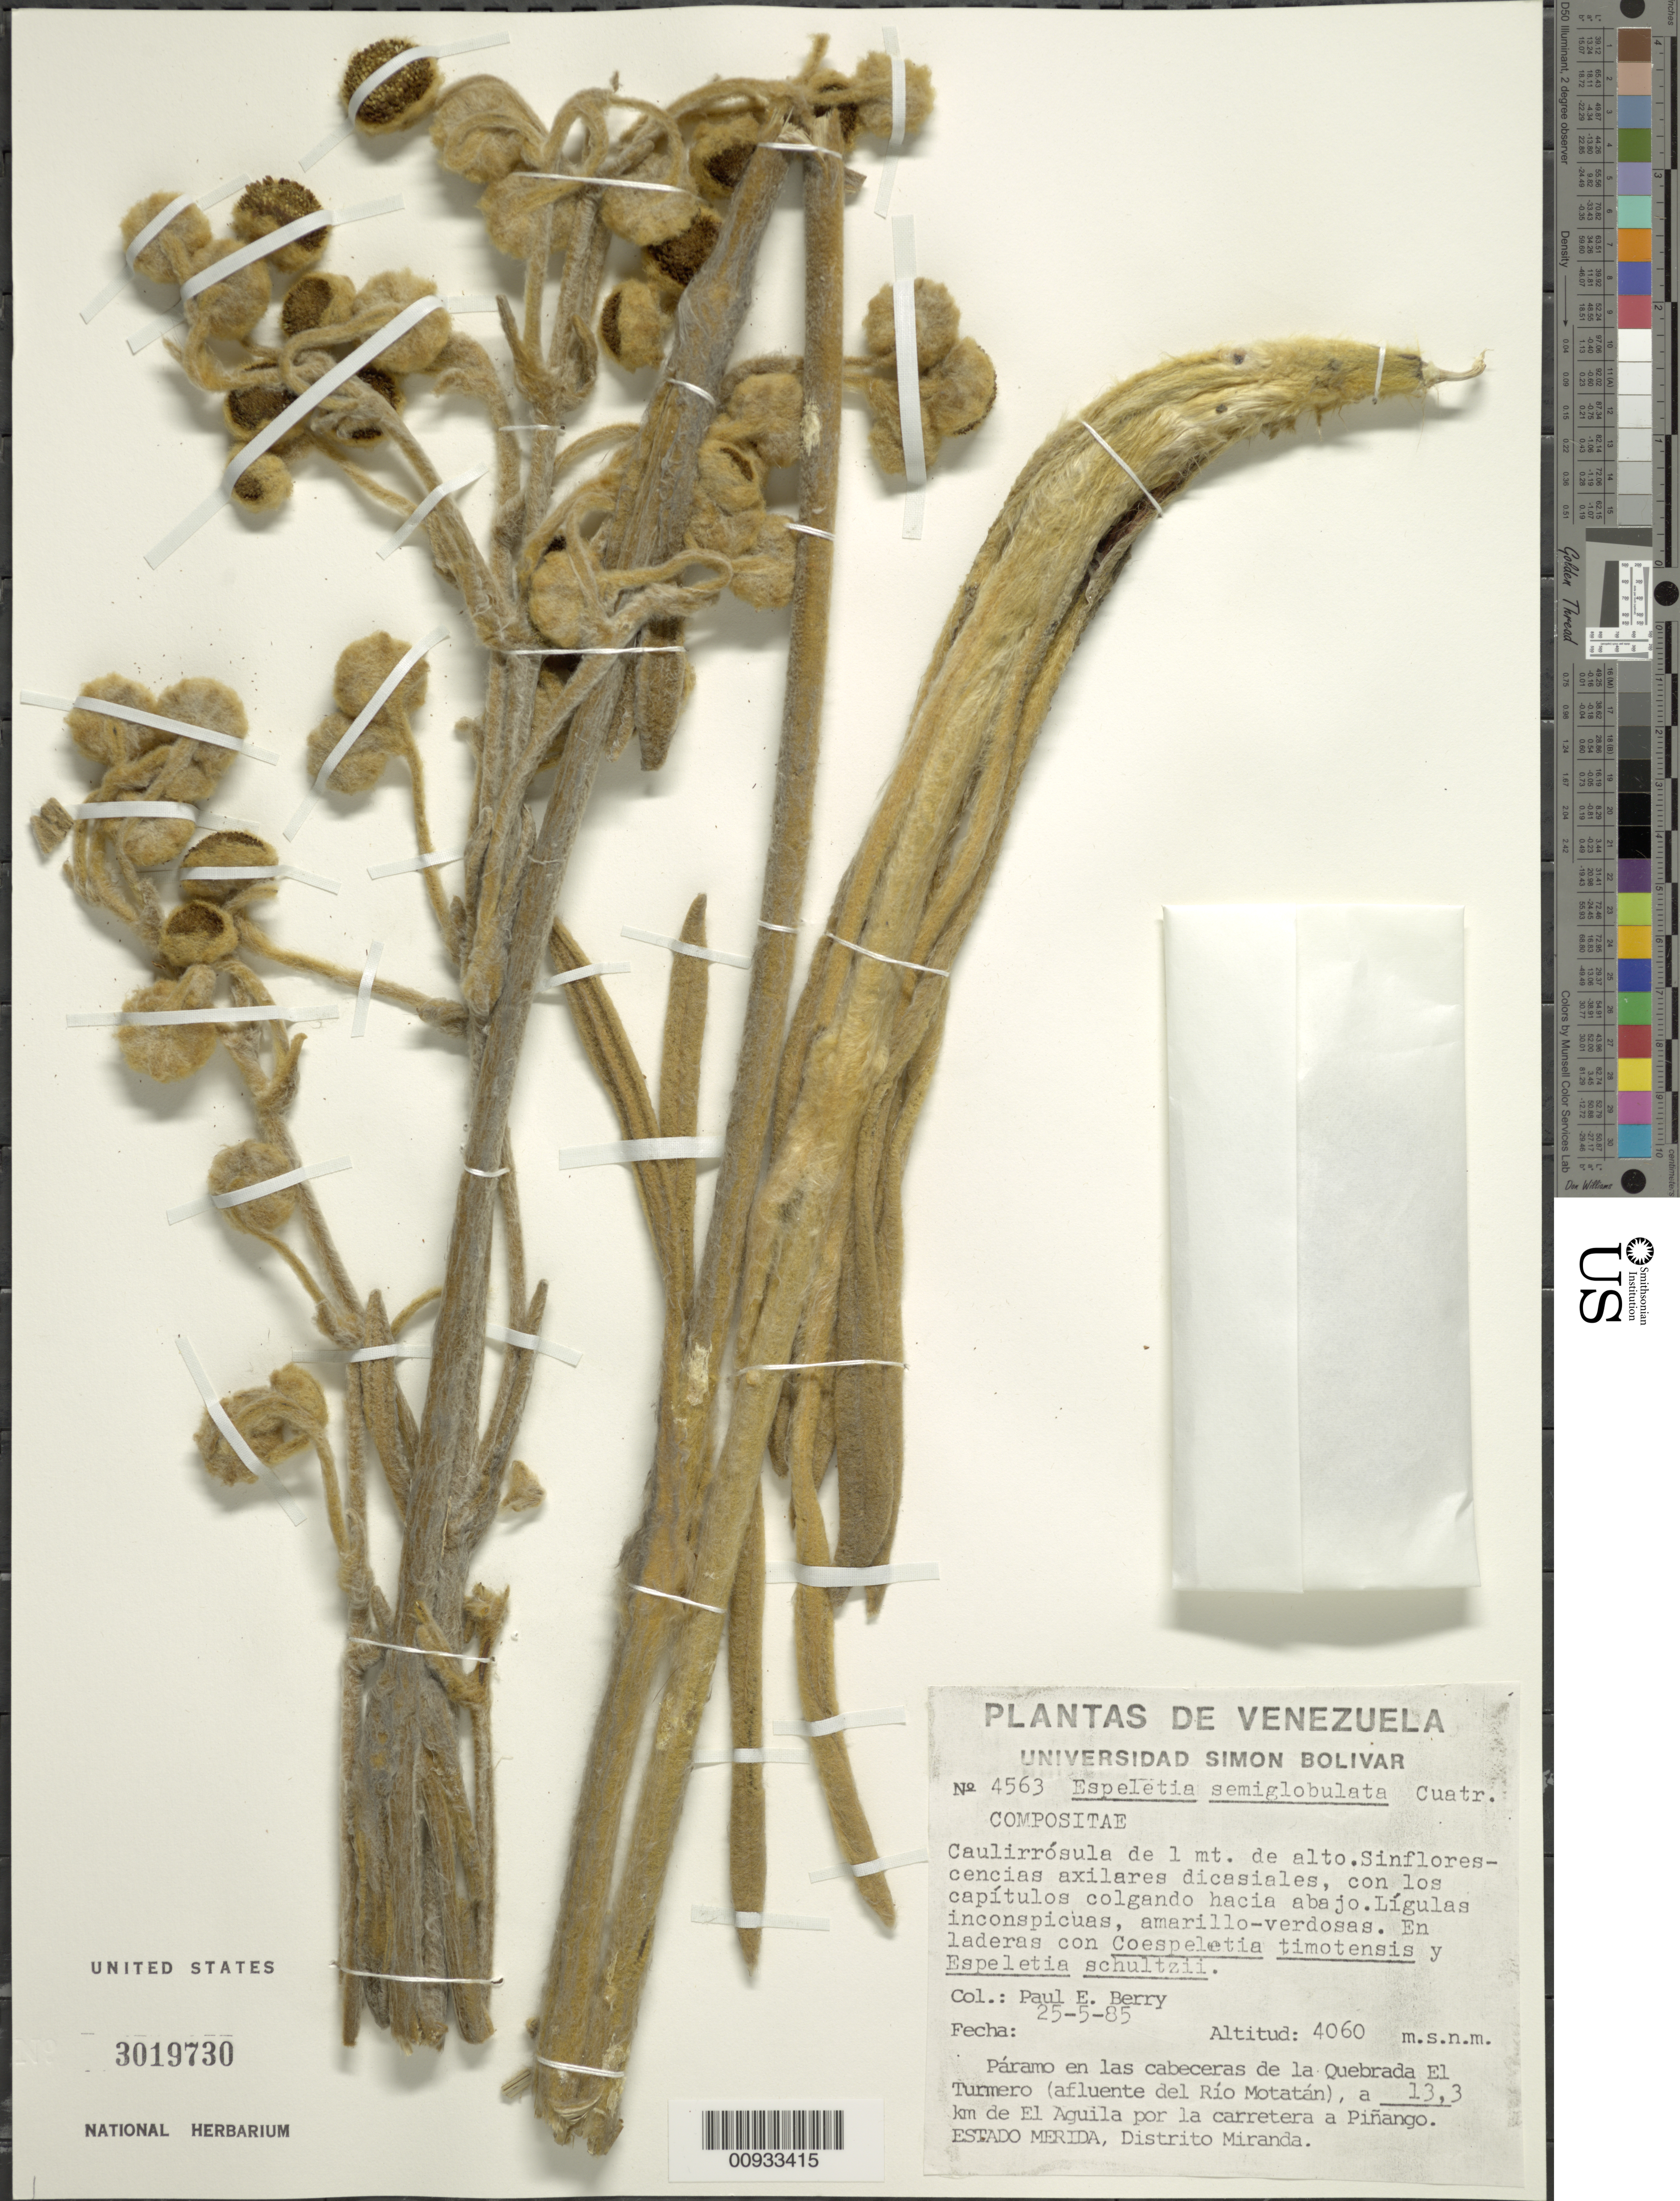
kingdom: Plantae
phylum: Tracheophyta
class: Magnoliopsida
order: Asterales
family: Asteraceae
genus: Espeletia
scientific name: Espeletia semiglobulata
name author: Cuatrec.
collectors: P. E. Berry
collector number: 4563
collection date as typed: Transcribed d/m/y: 25/5/85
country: Venezuela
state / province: Mérida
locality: Paramo en las cabeceras de la Quebrada El Turmero (afluente del Rio Motatan), a 13.3 km de El Aguila por la carretera a Pinango, Estado Merida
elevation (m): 4060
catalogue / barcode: US 3019730